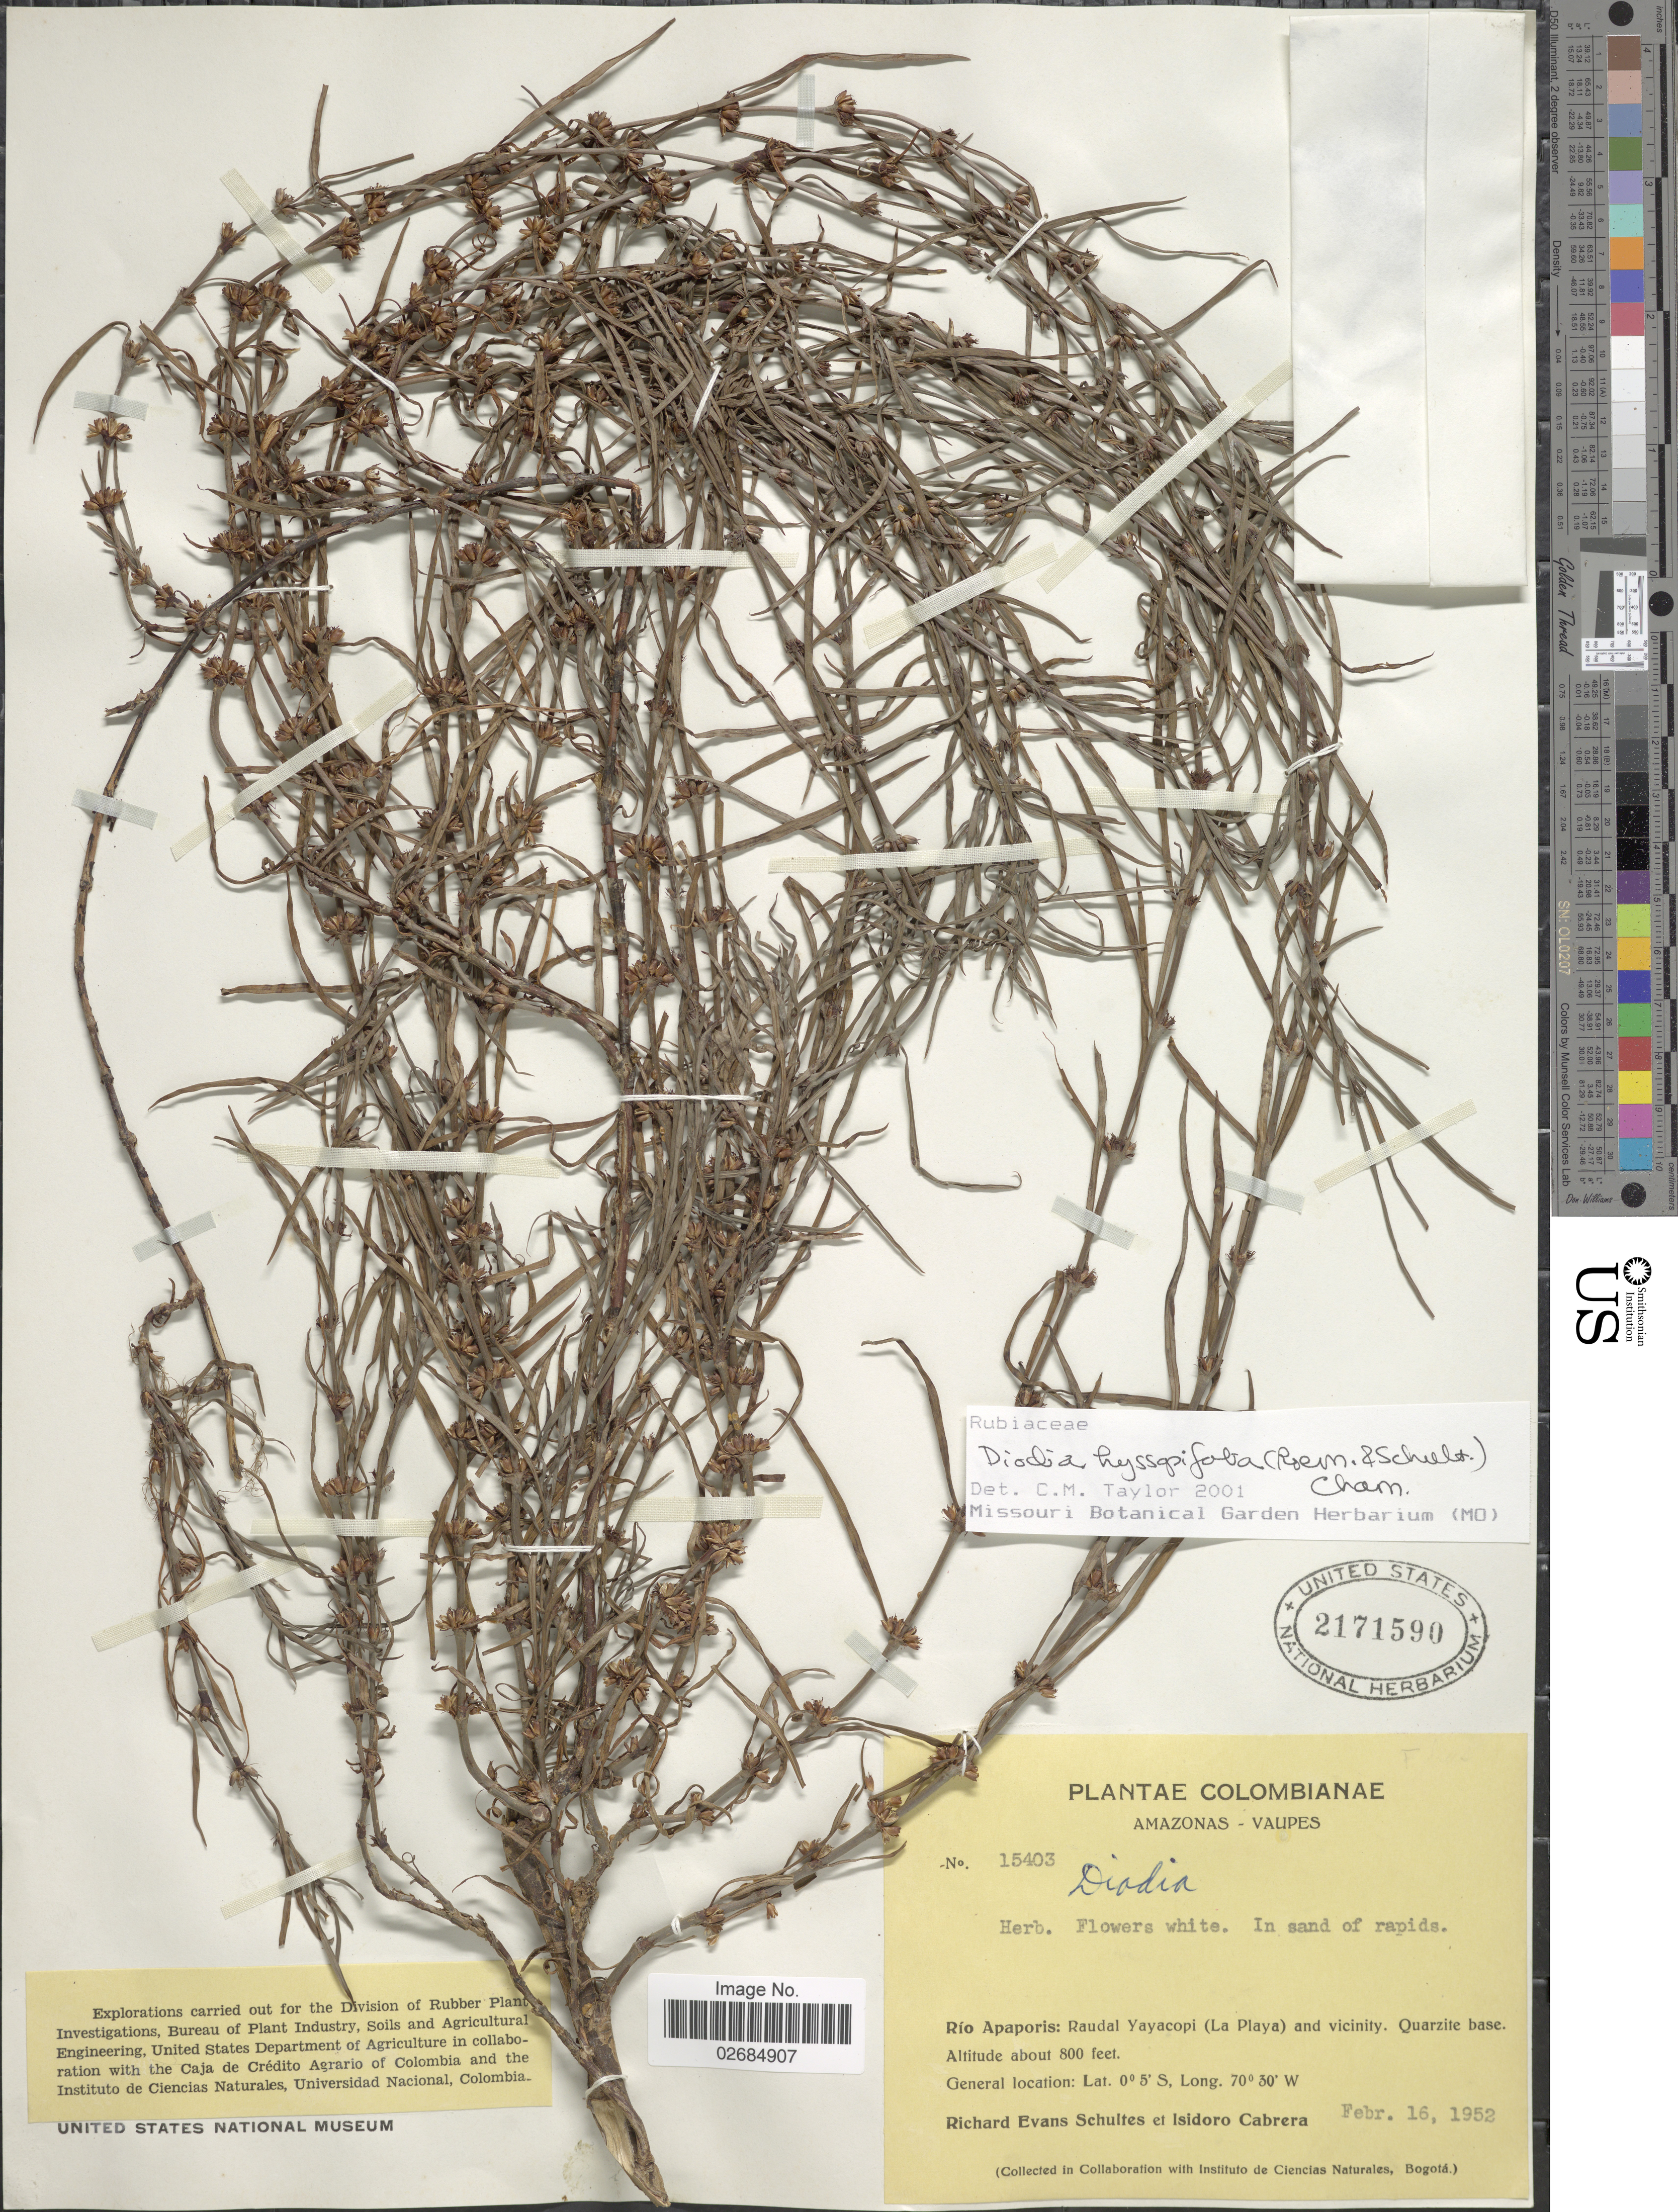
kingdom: Plantae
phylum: Tracheophyta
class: Magnoliopsida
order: Gentianales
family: Rubiaceae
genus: Diodia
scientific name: Diodia hyssopifolia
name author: (Willd. ex Roem. & Schult.) Cham. & Schltdl.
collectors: R. E. Schultes & I. Cabrera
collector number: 15403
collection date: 1952-02-16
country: Colombia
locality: Amazonas-Vaupes. Río Apaporis: Raudal Yayacopi (La Playa) and vicinity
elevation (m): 244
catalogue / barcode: US 2171590